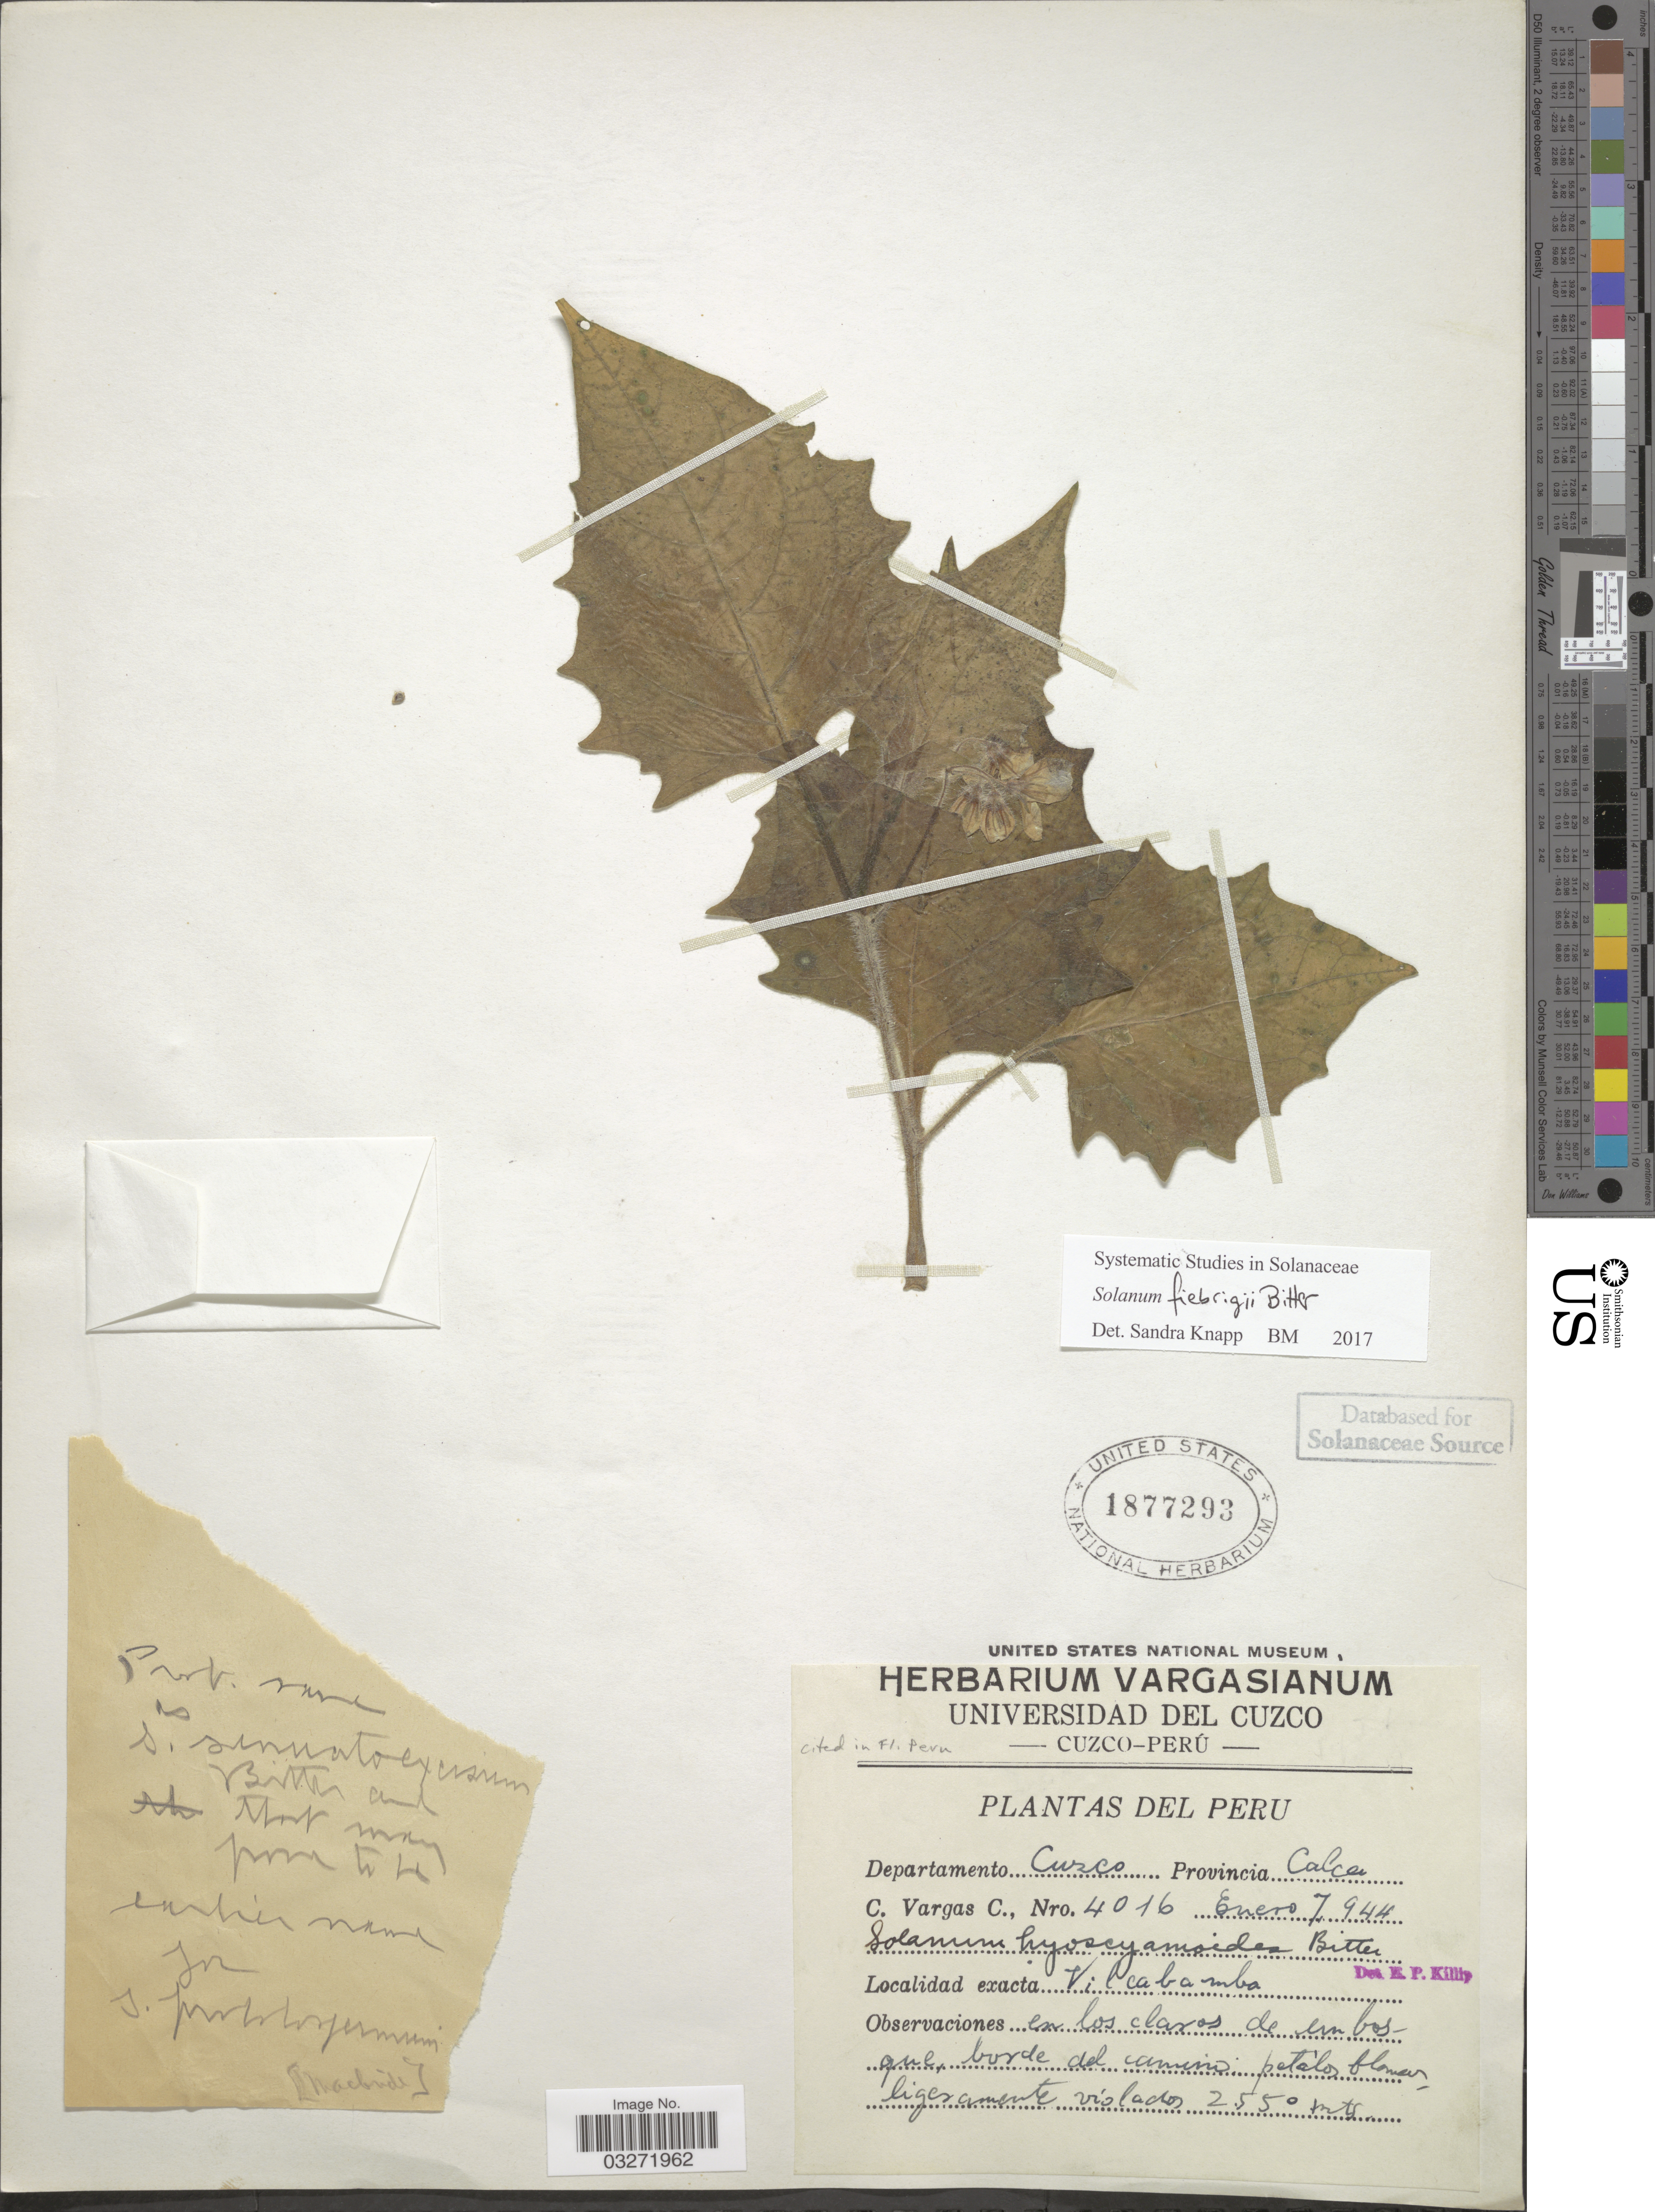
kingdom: Plantae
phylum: Tracheophyta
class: Magnoliopsida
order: Solanales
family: Solanaceae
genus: Solanum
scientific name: Solanum fiebrigii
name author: Bitter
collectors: C. Vargas Calderón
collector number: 4016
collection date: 1944-01-07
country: Peru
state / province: Cusco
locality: Departamento Cuzco. Provincia Calca. Vilcabamba.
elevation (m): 2550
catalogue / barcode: US 1877293